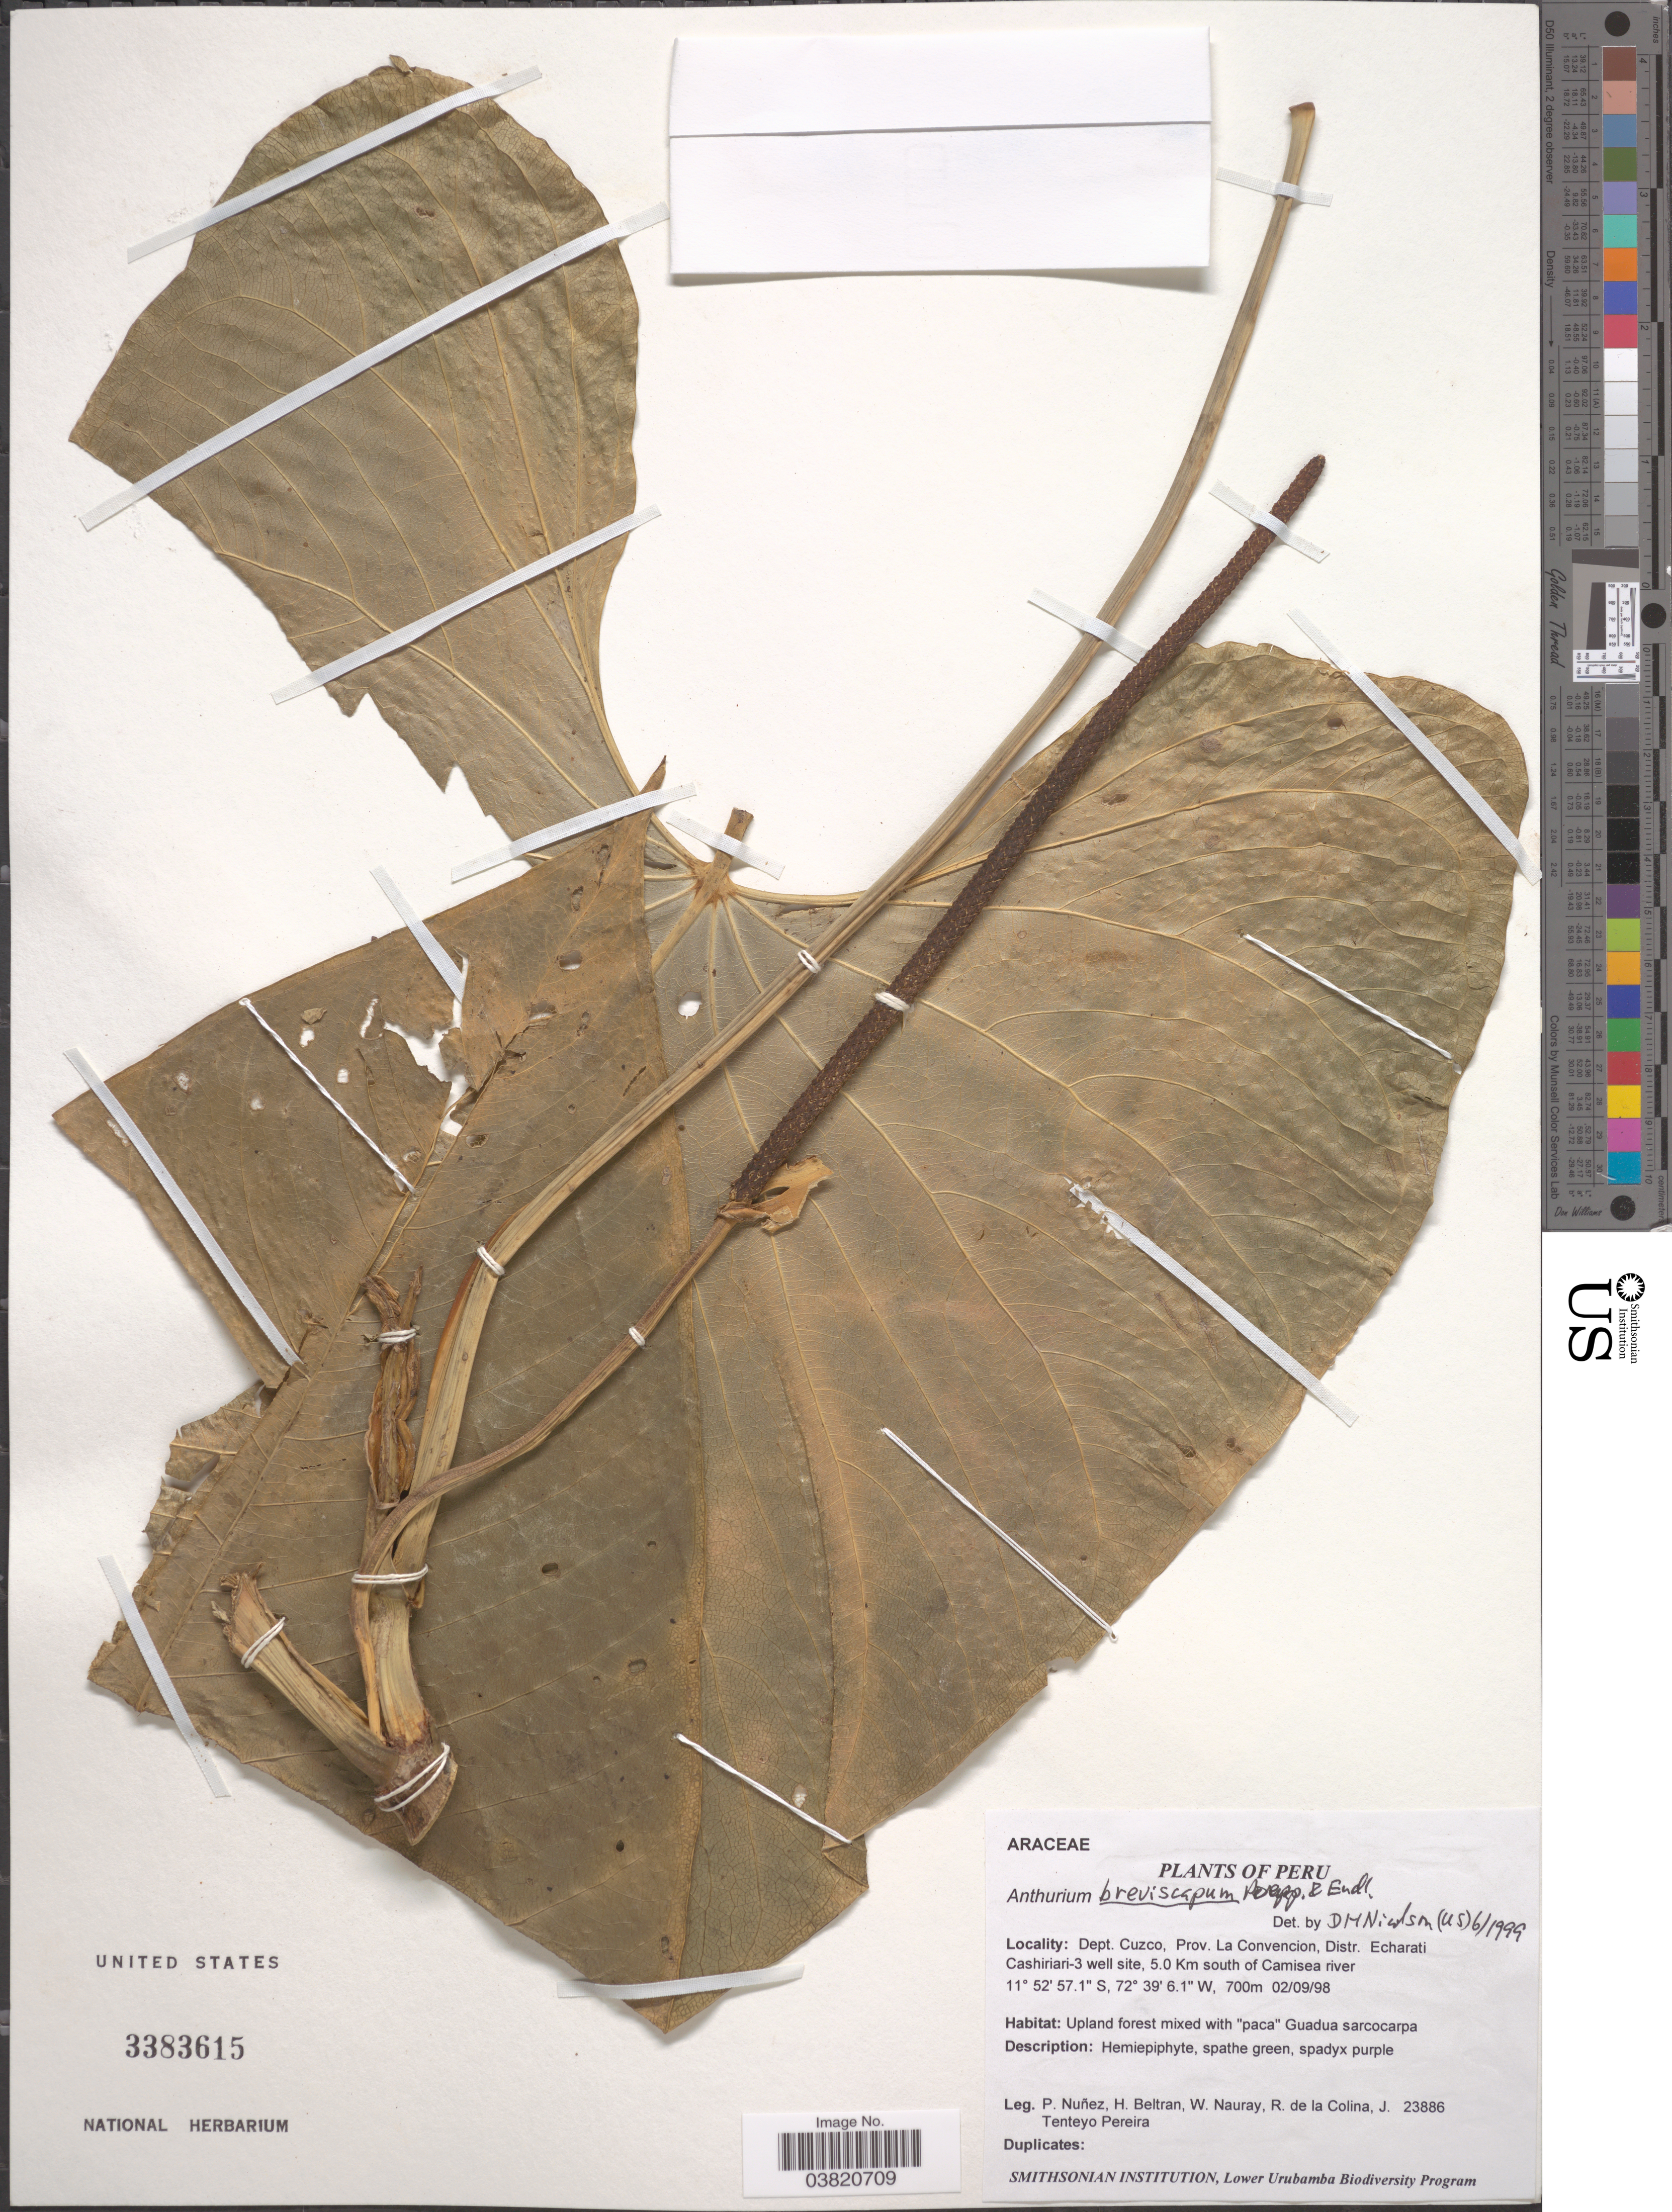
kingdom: Plantae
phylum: Tracheophyta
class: Liliopsida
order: Alismatales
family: Araceae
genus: Anthurium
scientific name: Anthurium breviscapum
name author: Kunth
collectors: P. Nuñez V., H. Beltran, W. Nauray, R. Colina & J. Tenteyo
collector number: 23886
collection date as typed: Transcribed d/m/y: 2/9/98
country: Peru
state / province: Cusco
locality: Dept. Cuzco, Prov. La Convencion, Distr. Echarati. Cashiriari-3 well site, 5.0 Km south of Camisea river.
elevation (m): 700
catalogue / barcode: US 3383615